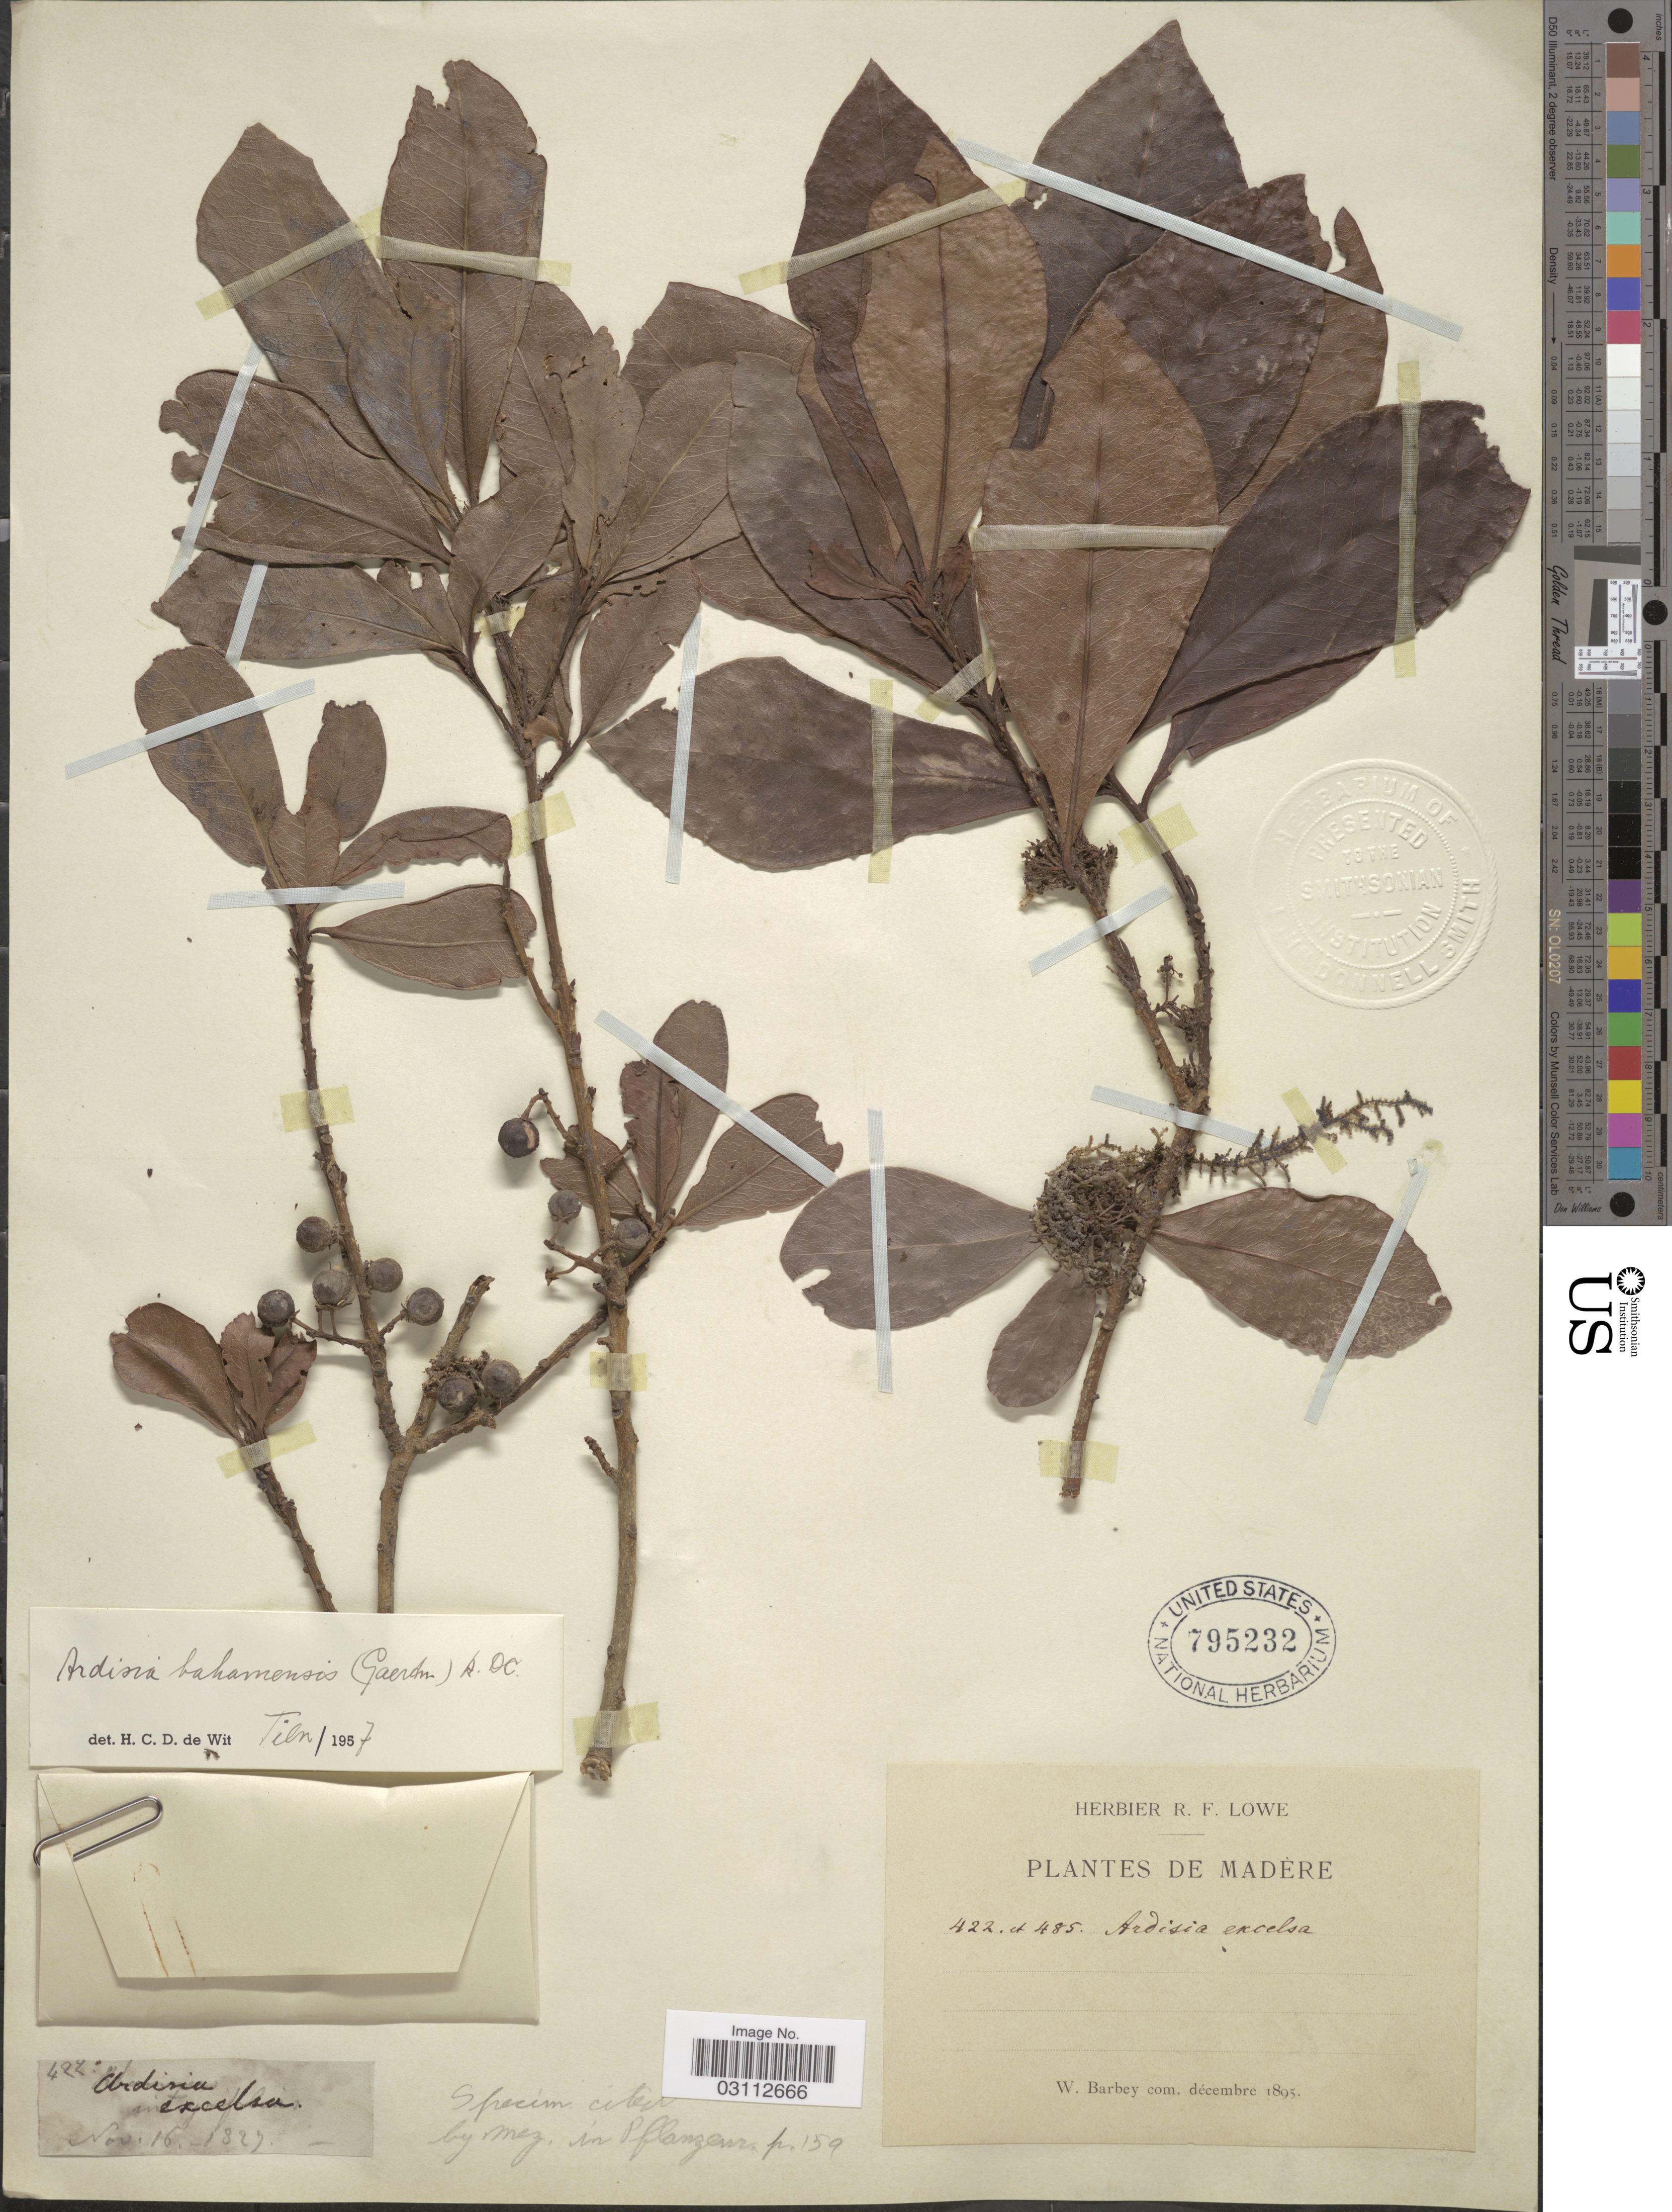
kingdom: Plantae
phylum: Tracheophyta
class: Magnoliopsida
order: Ericales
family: Primulaceae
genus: Ardisia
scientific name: Ardisia bahamensis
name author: A. DC.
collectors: ex herb. R. F. Lowe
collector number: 422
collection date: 1827-11-16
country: Portugal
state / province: Madeira (Aut. Reg.)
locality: Madère.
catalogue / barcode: US 795232